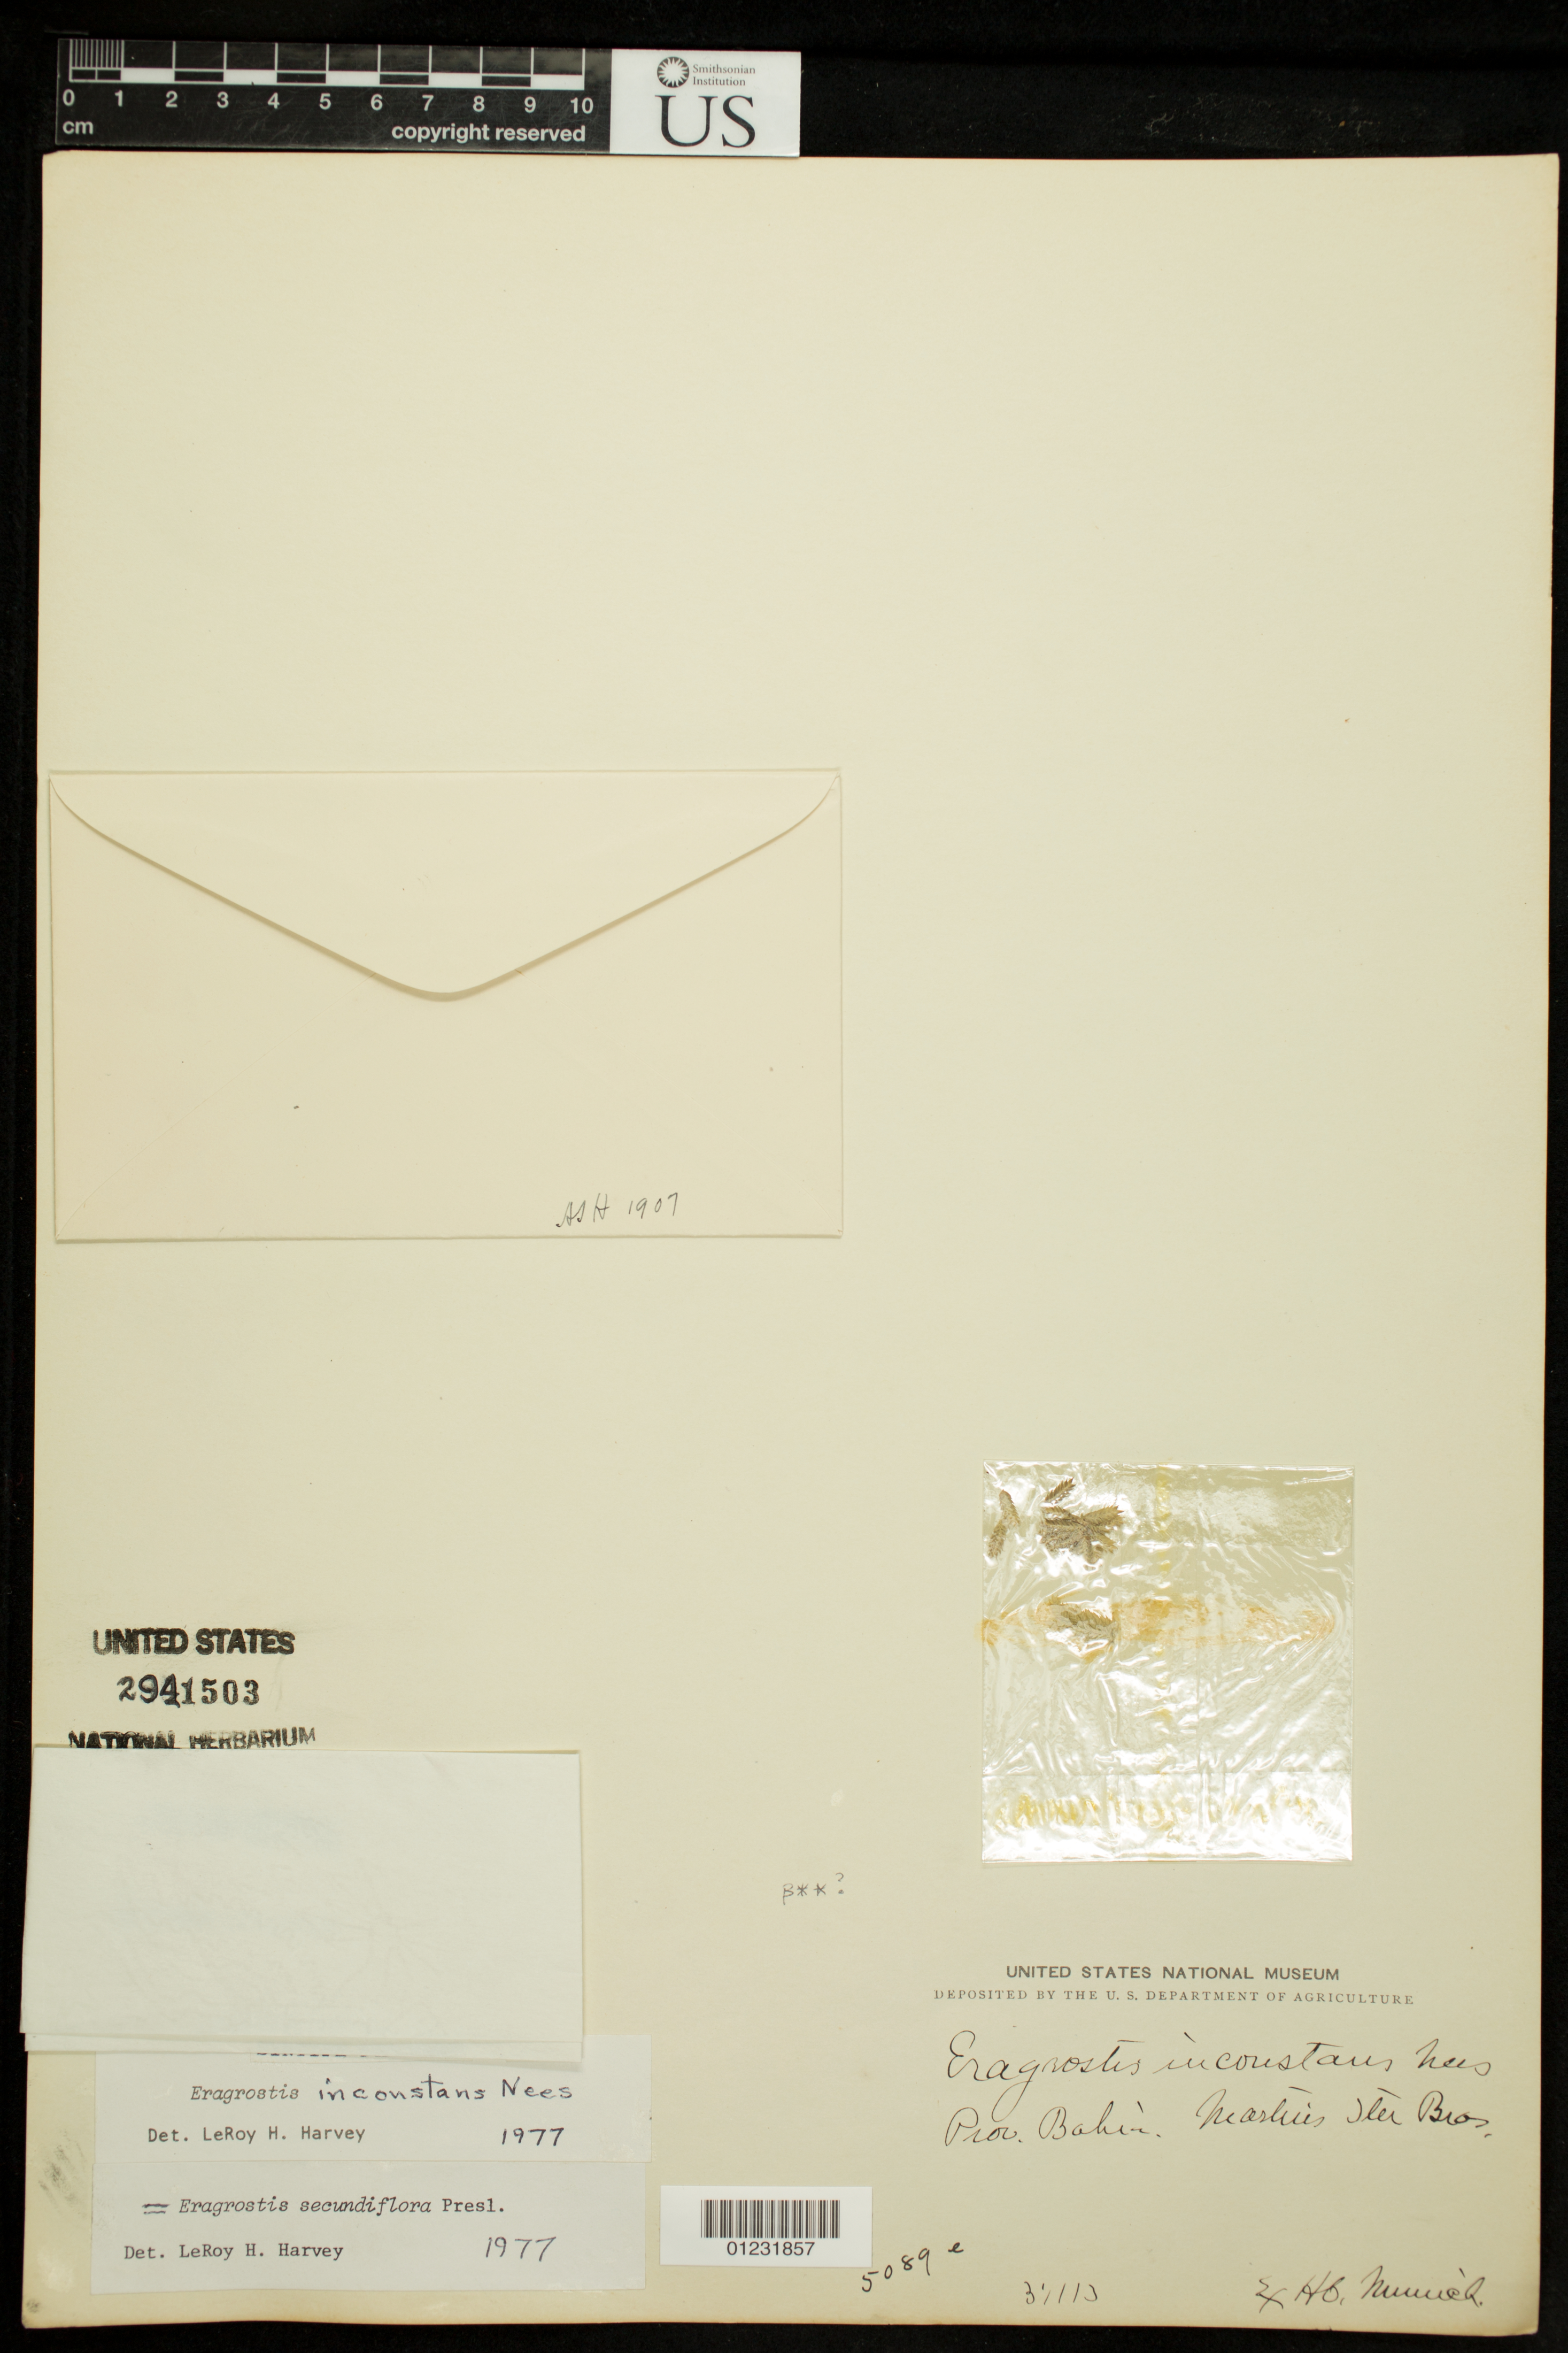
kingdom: Plantae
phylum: Tracheophyta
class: Liliopsida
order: Poales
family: Poaceae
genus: Eragrostis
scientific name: Eragrostis inconstans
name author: Nees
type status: Syntype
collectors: C. F. Martius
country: Brazil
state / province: Bahia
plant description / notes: Fragmentary material of type specimen ex herb. Munich.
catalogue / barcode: US 2941503